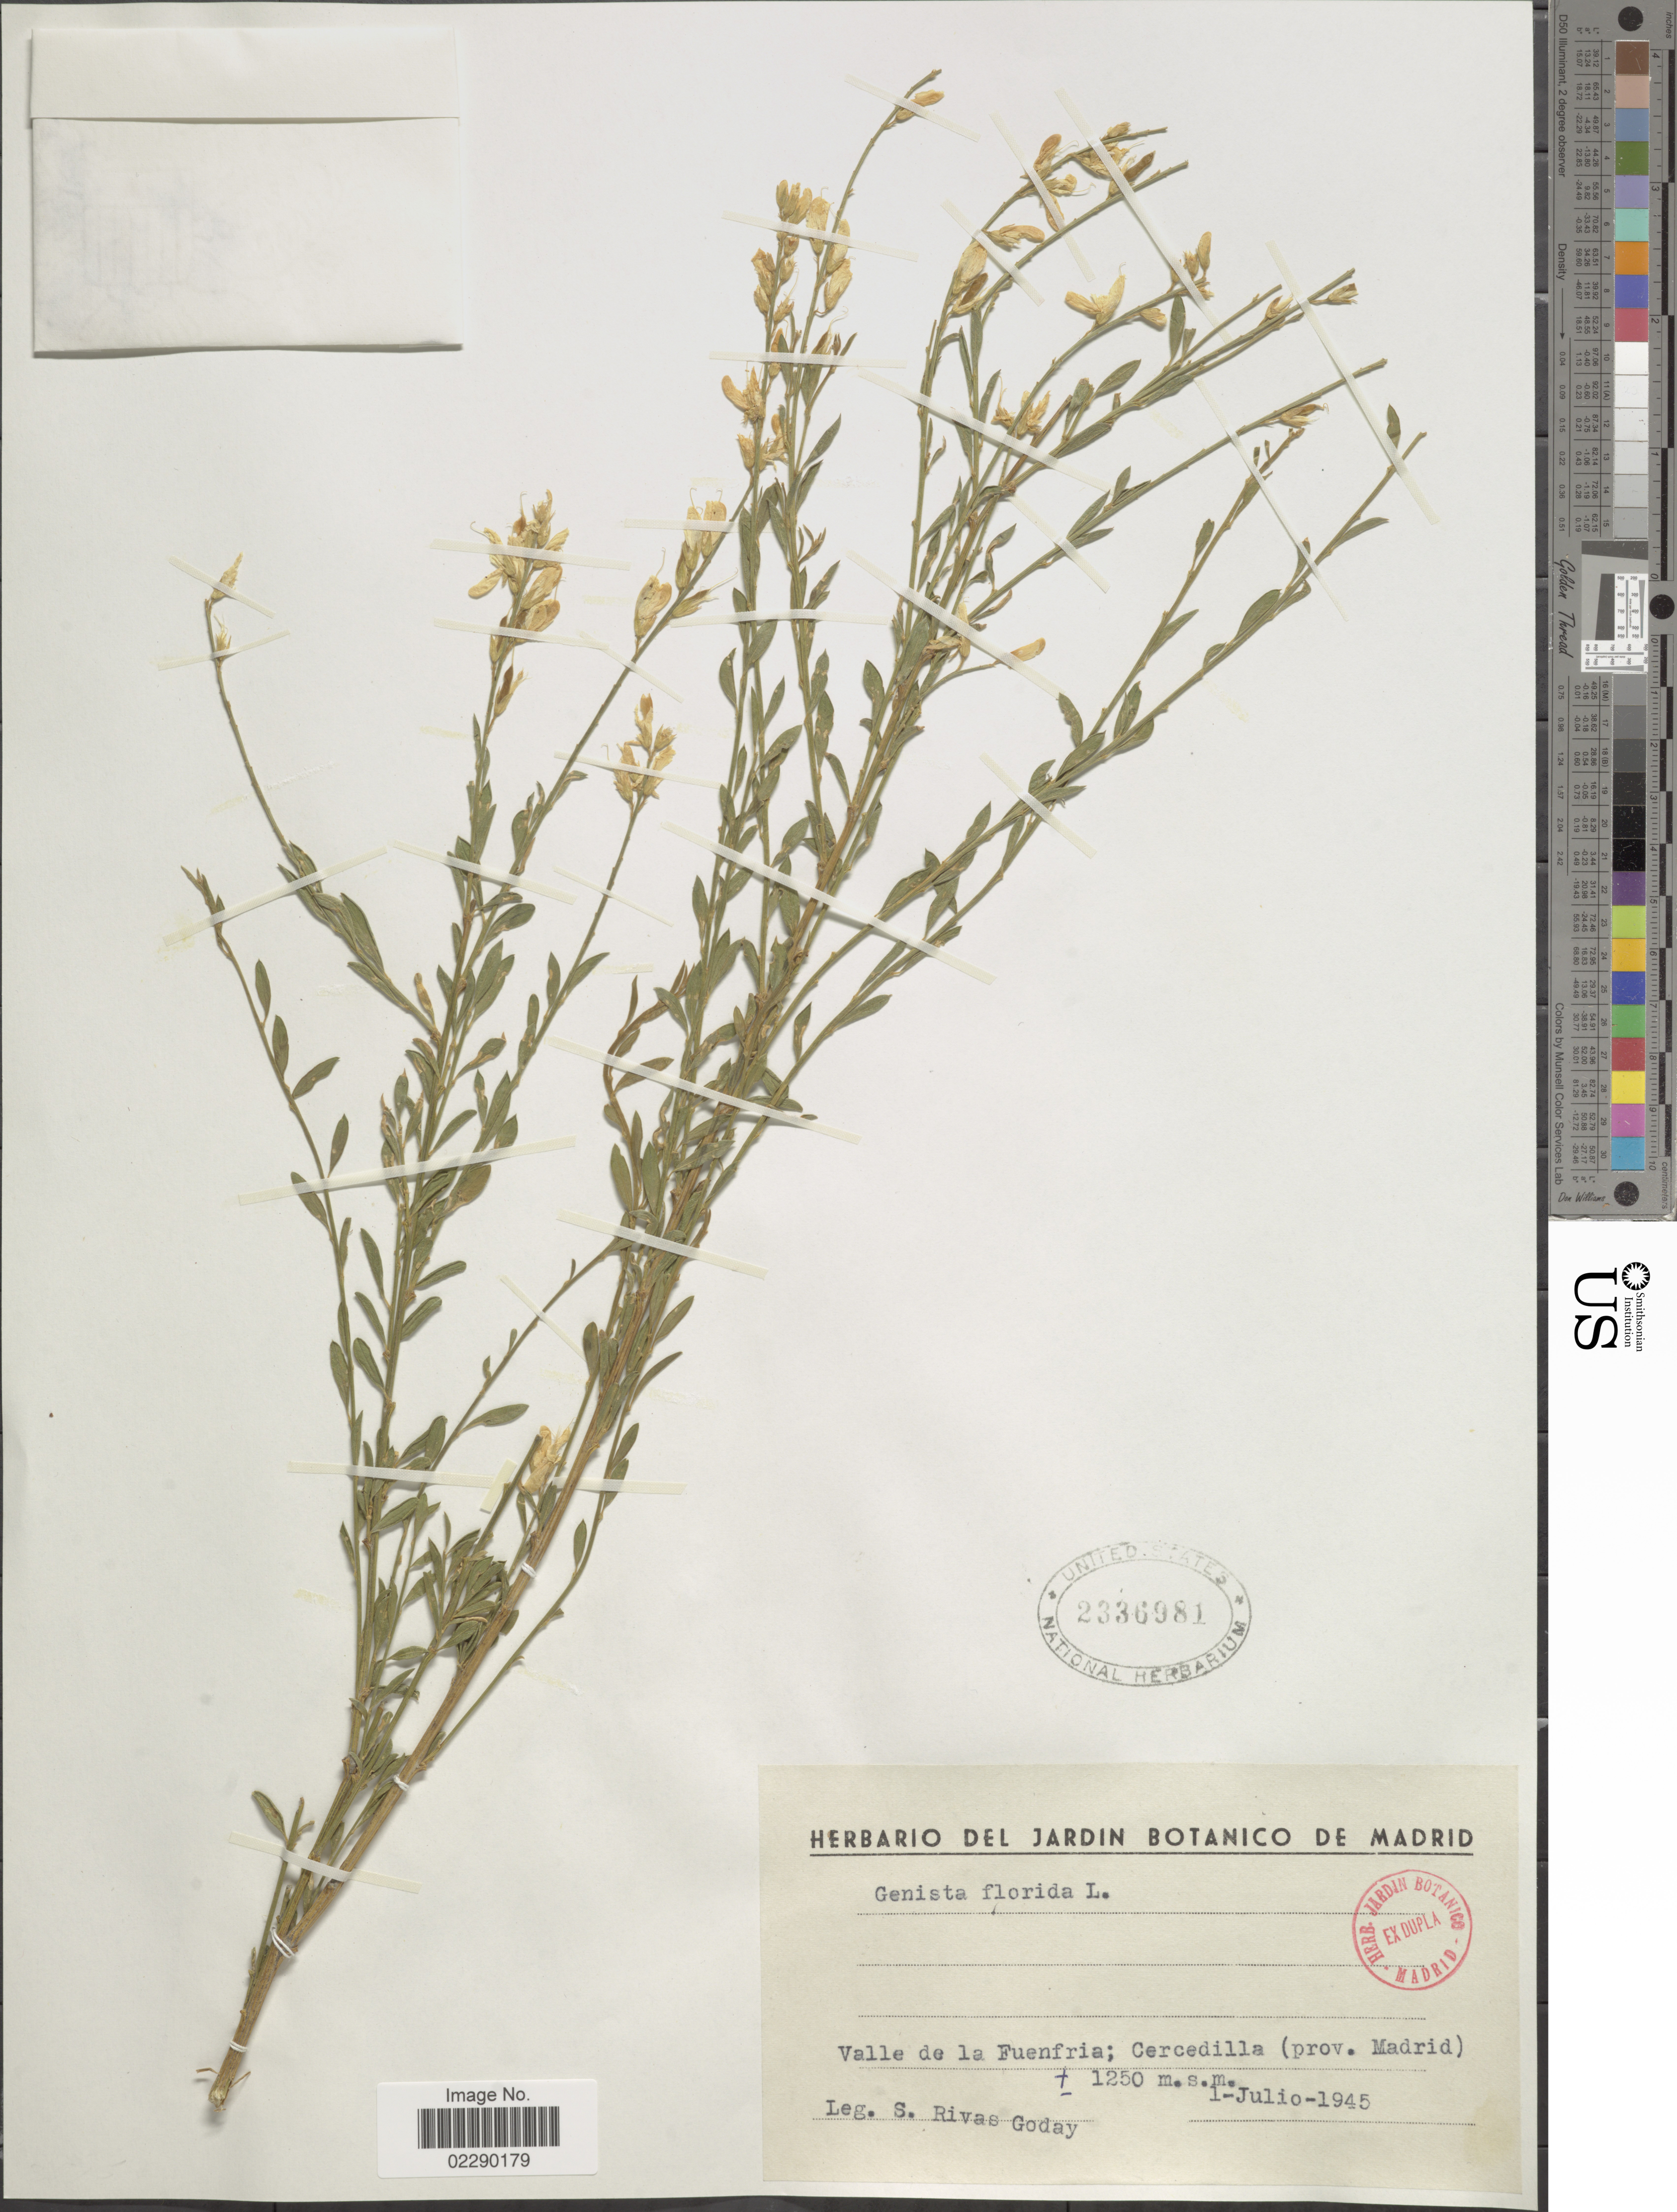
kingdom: Plantae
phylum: Tracheophyta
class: Magnoliopsida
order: Fabales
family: Fabaceae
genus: Genista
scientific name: Genista florida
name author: L.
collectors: S. Goday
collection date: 1945-07-01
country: Spain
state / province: Madrid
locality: Valle de la Fuenfria, Cercedilla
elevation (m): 1250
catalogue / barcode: US 2336981